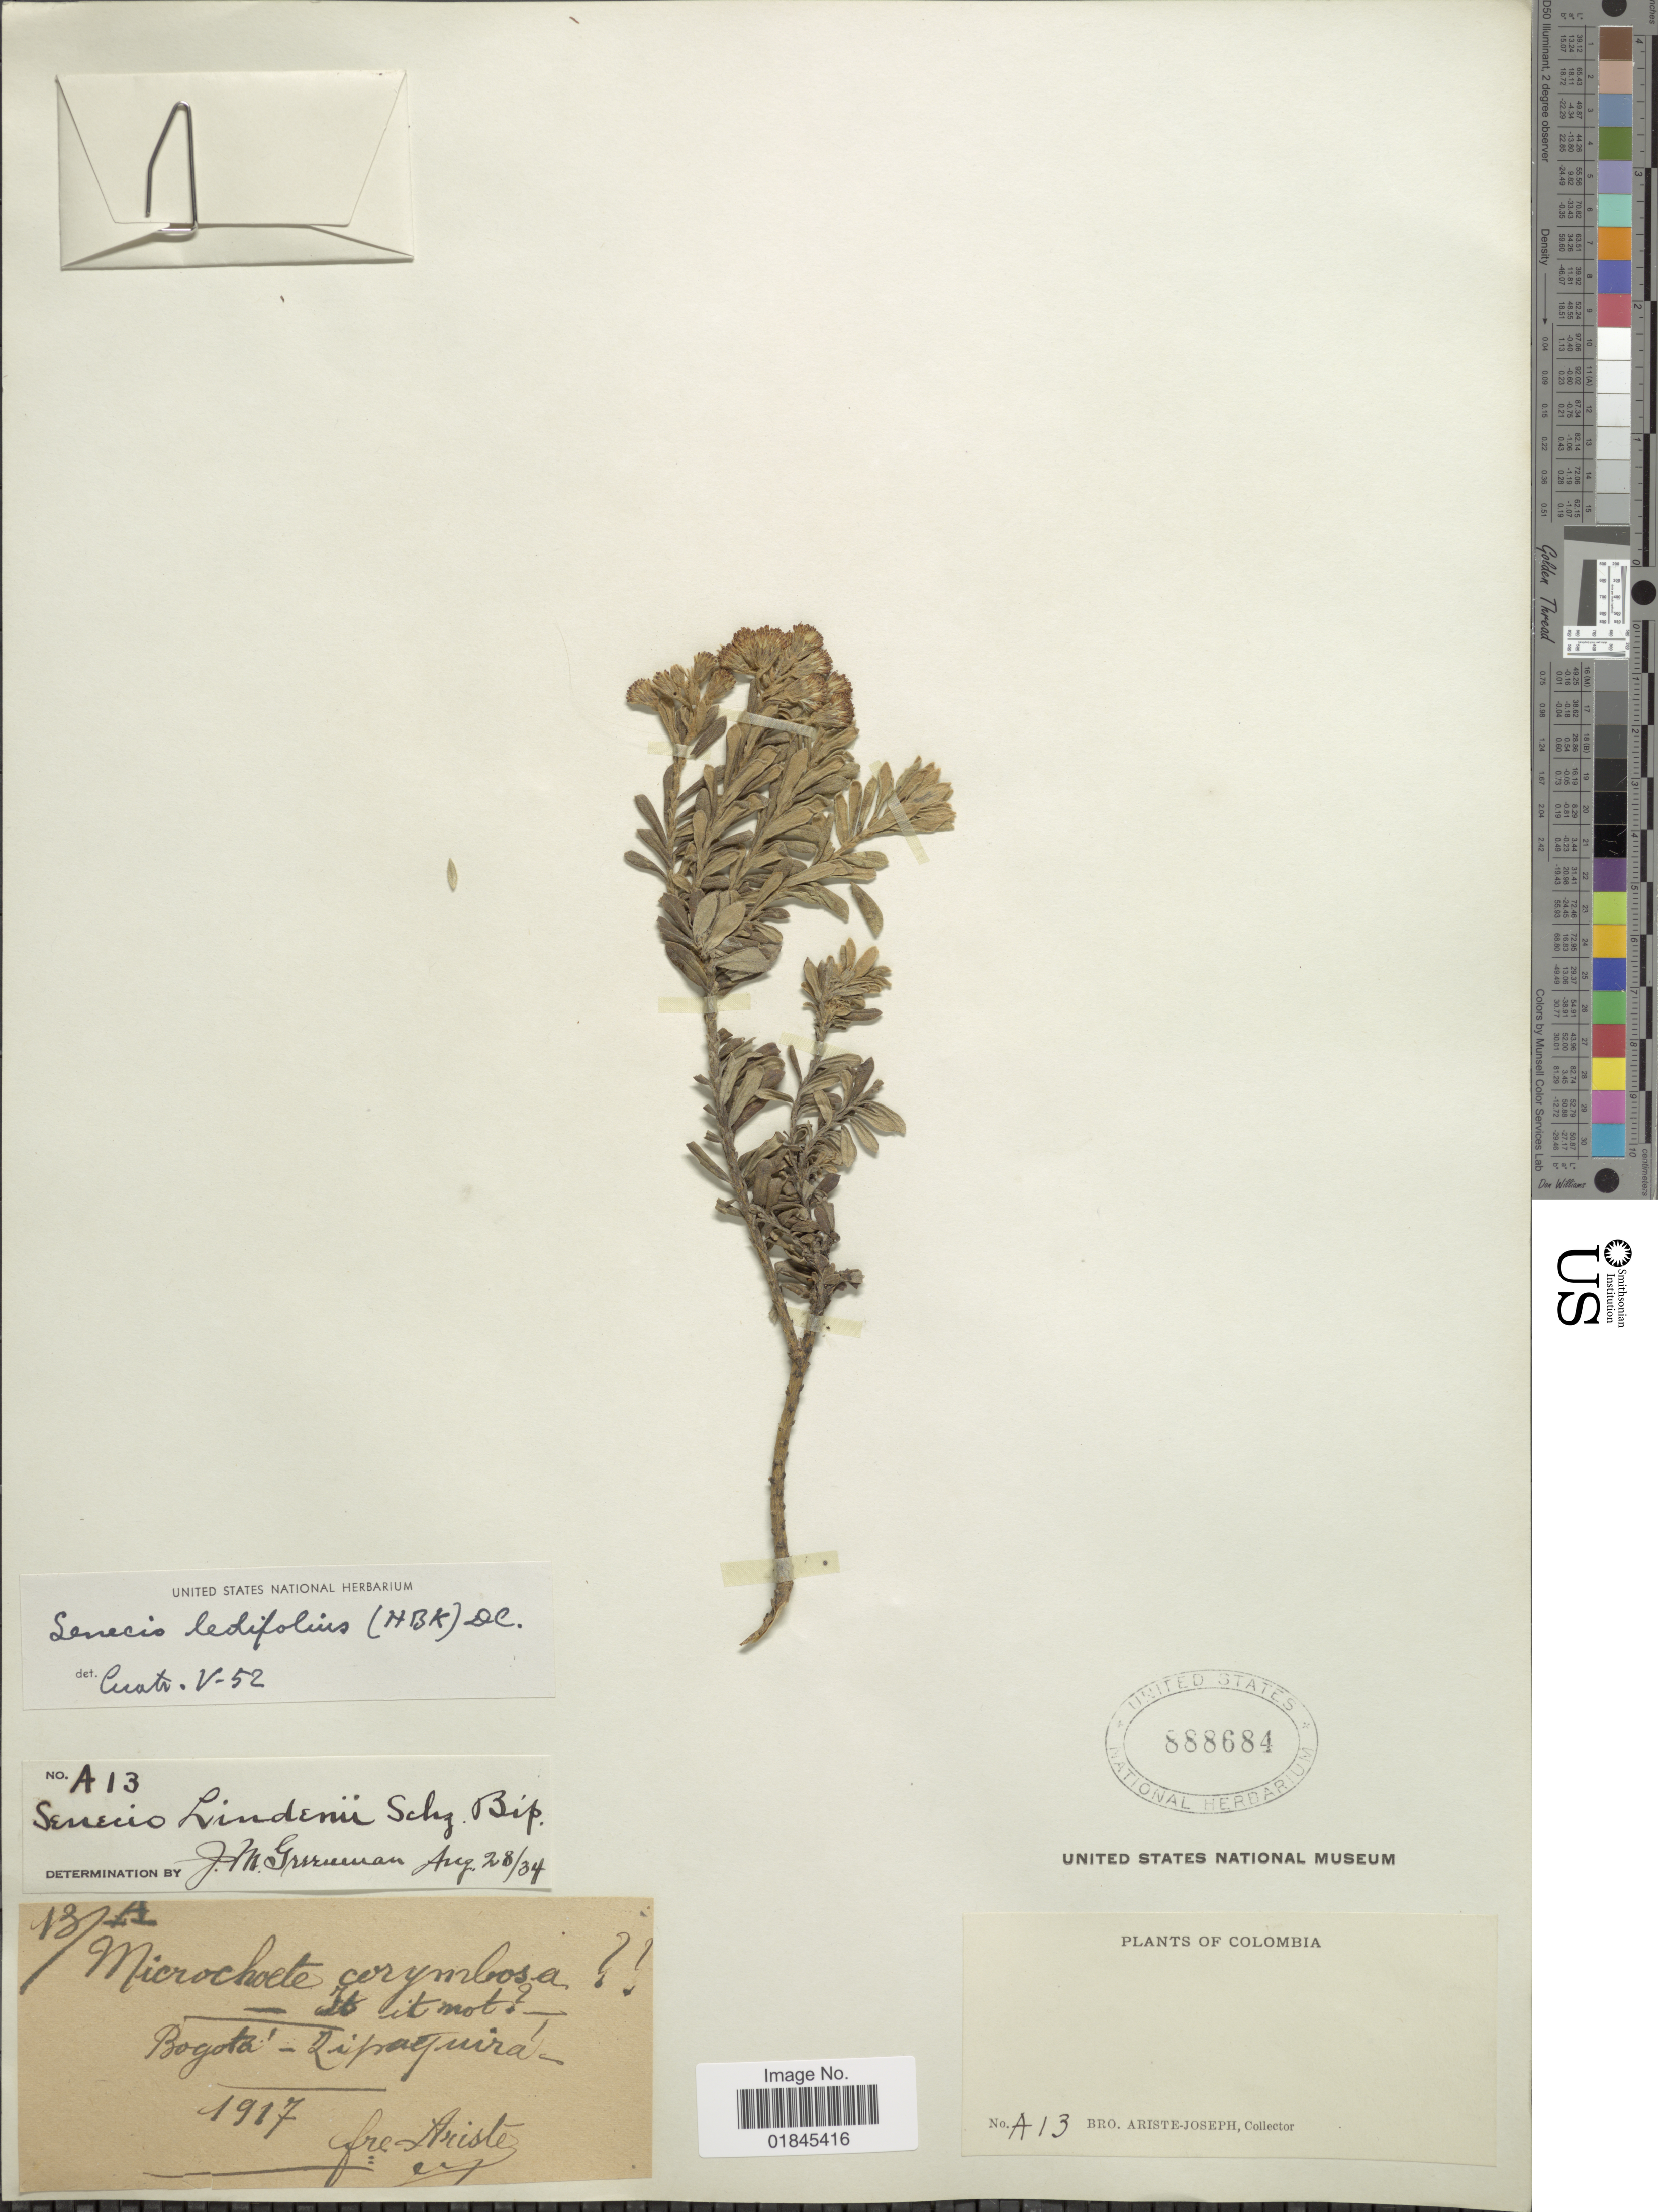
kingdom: Plantae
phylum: Tracheophyta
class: Magnoliopsida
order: Asterales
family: Asteraceae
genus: Pentacalia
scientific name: Pentacalia ledifolia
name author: (Kunth) Cuatrec.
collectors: Bro. Ariste-Joseph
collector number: A13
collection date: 1917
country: Colombia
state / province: Bogota D.C.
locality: Bogotá - Zipaquira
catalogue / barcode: US 888684